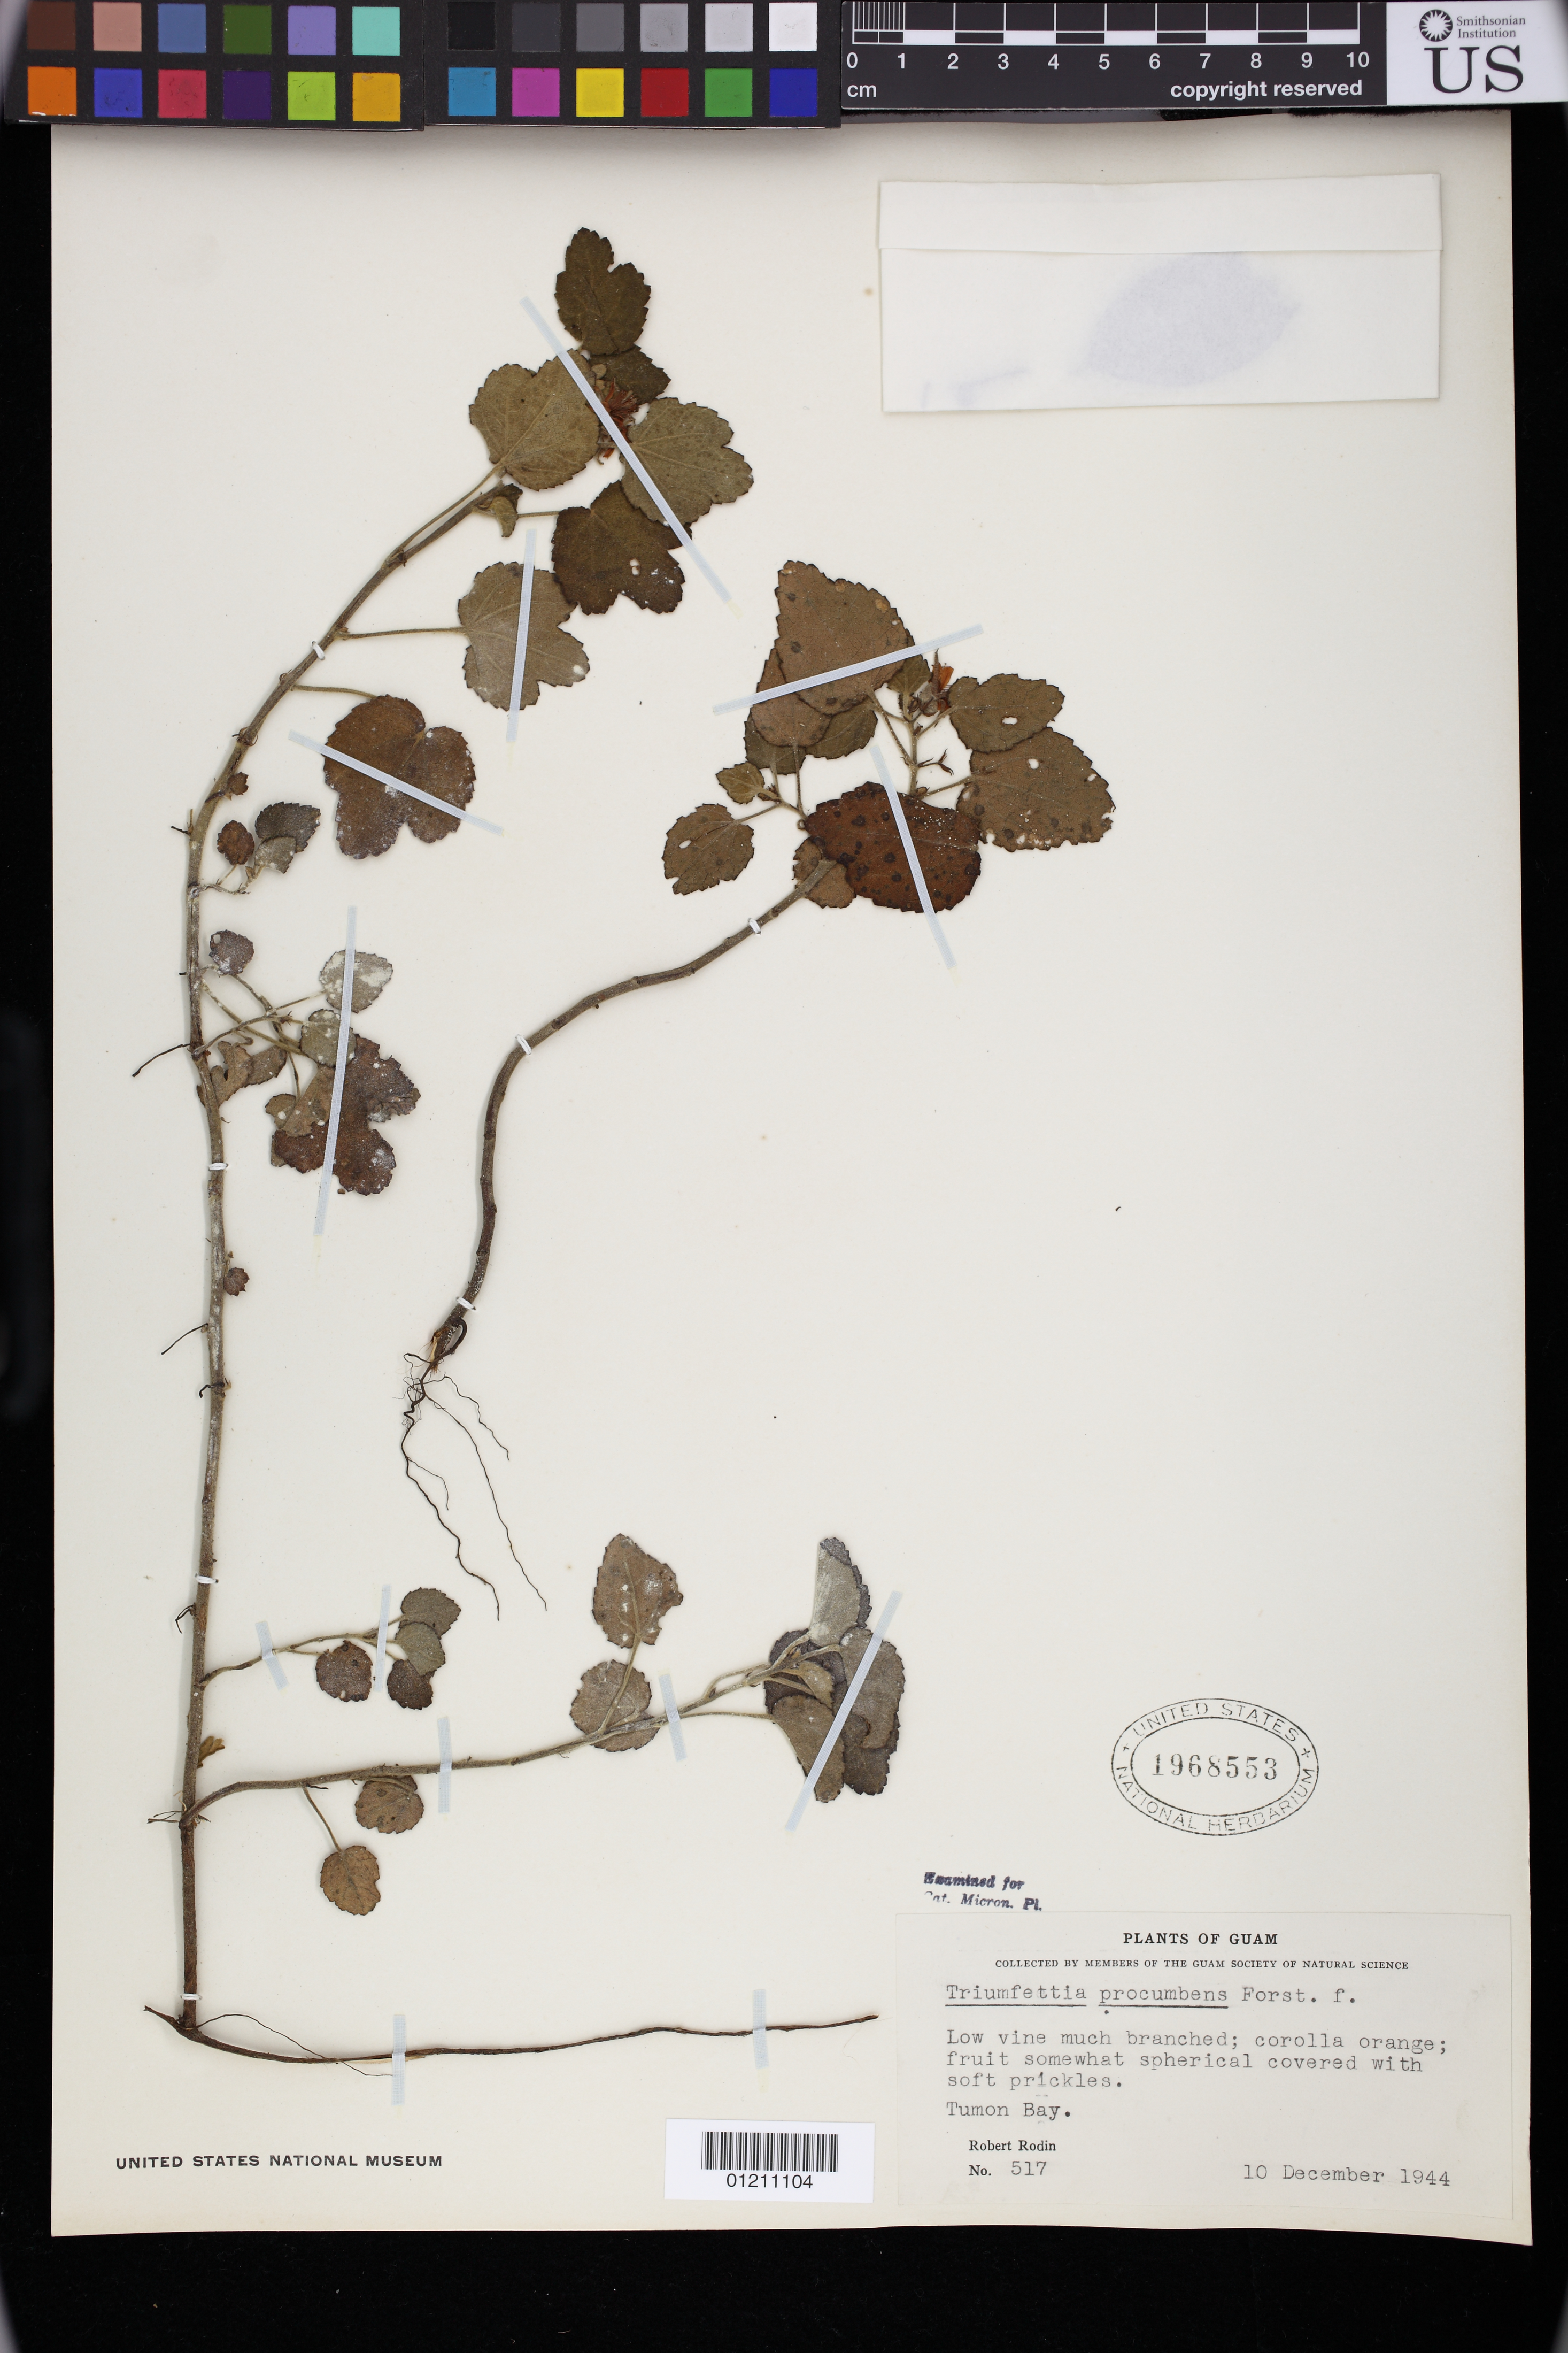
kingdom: Plantae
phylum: Tracheophyta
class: Magnoliopsida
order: Malvales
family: Malvaceae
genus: Triumfetta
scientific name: Triumfetta procumbens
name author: G. Forst.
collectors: R. J. Rodin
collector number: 517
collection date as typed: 12 Oct 1944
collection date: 1944-10-12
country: Guam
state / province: Tamuning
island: Guam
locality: Guam: Tumon Bay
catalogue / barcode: US 1968553